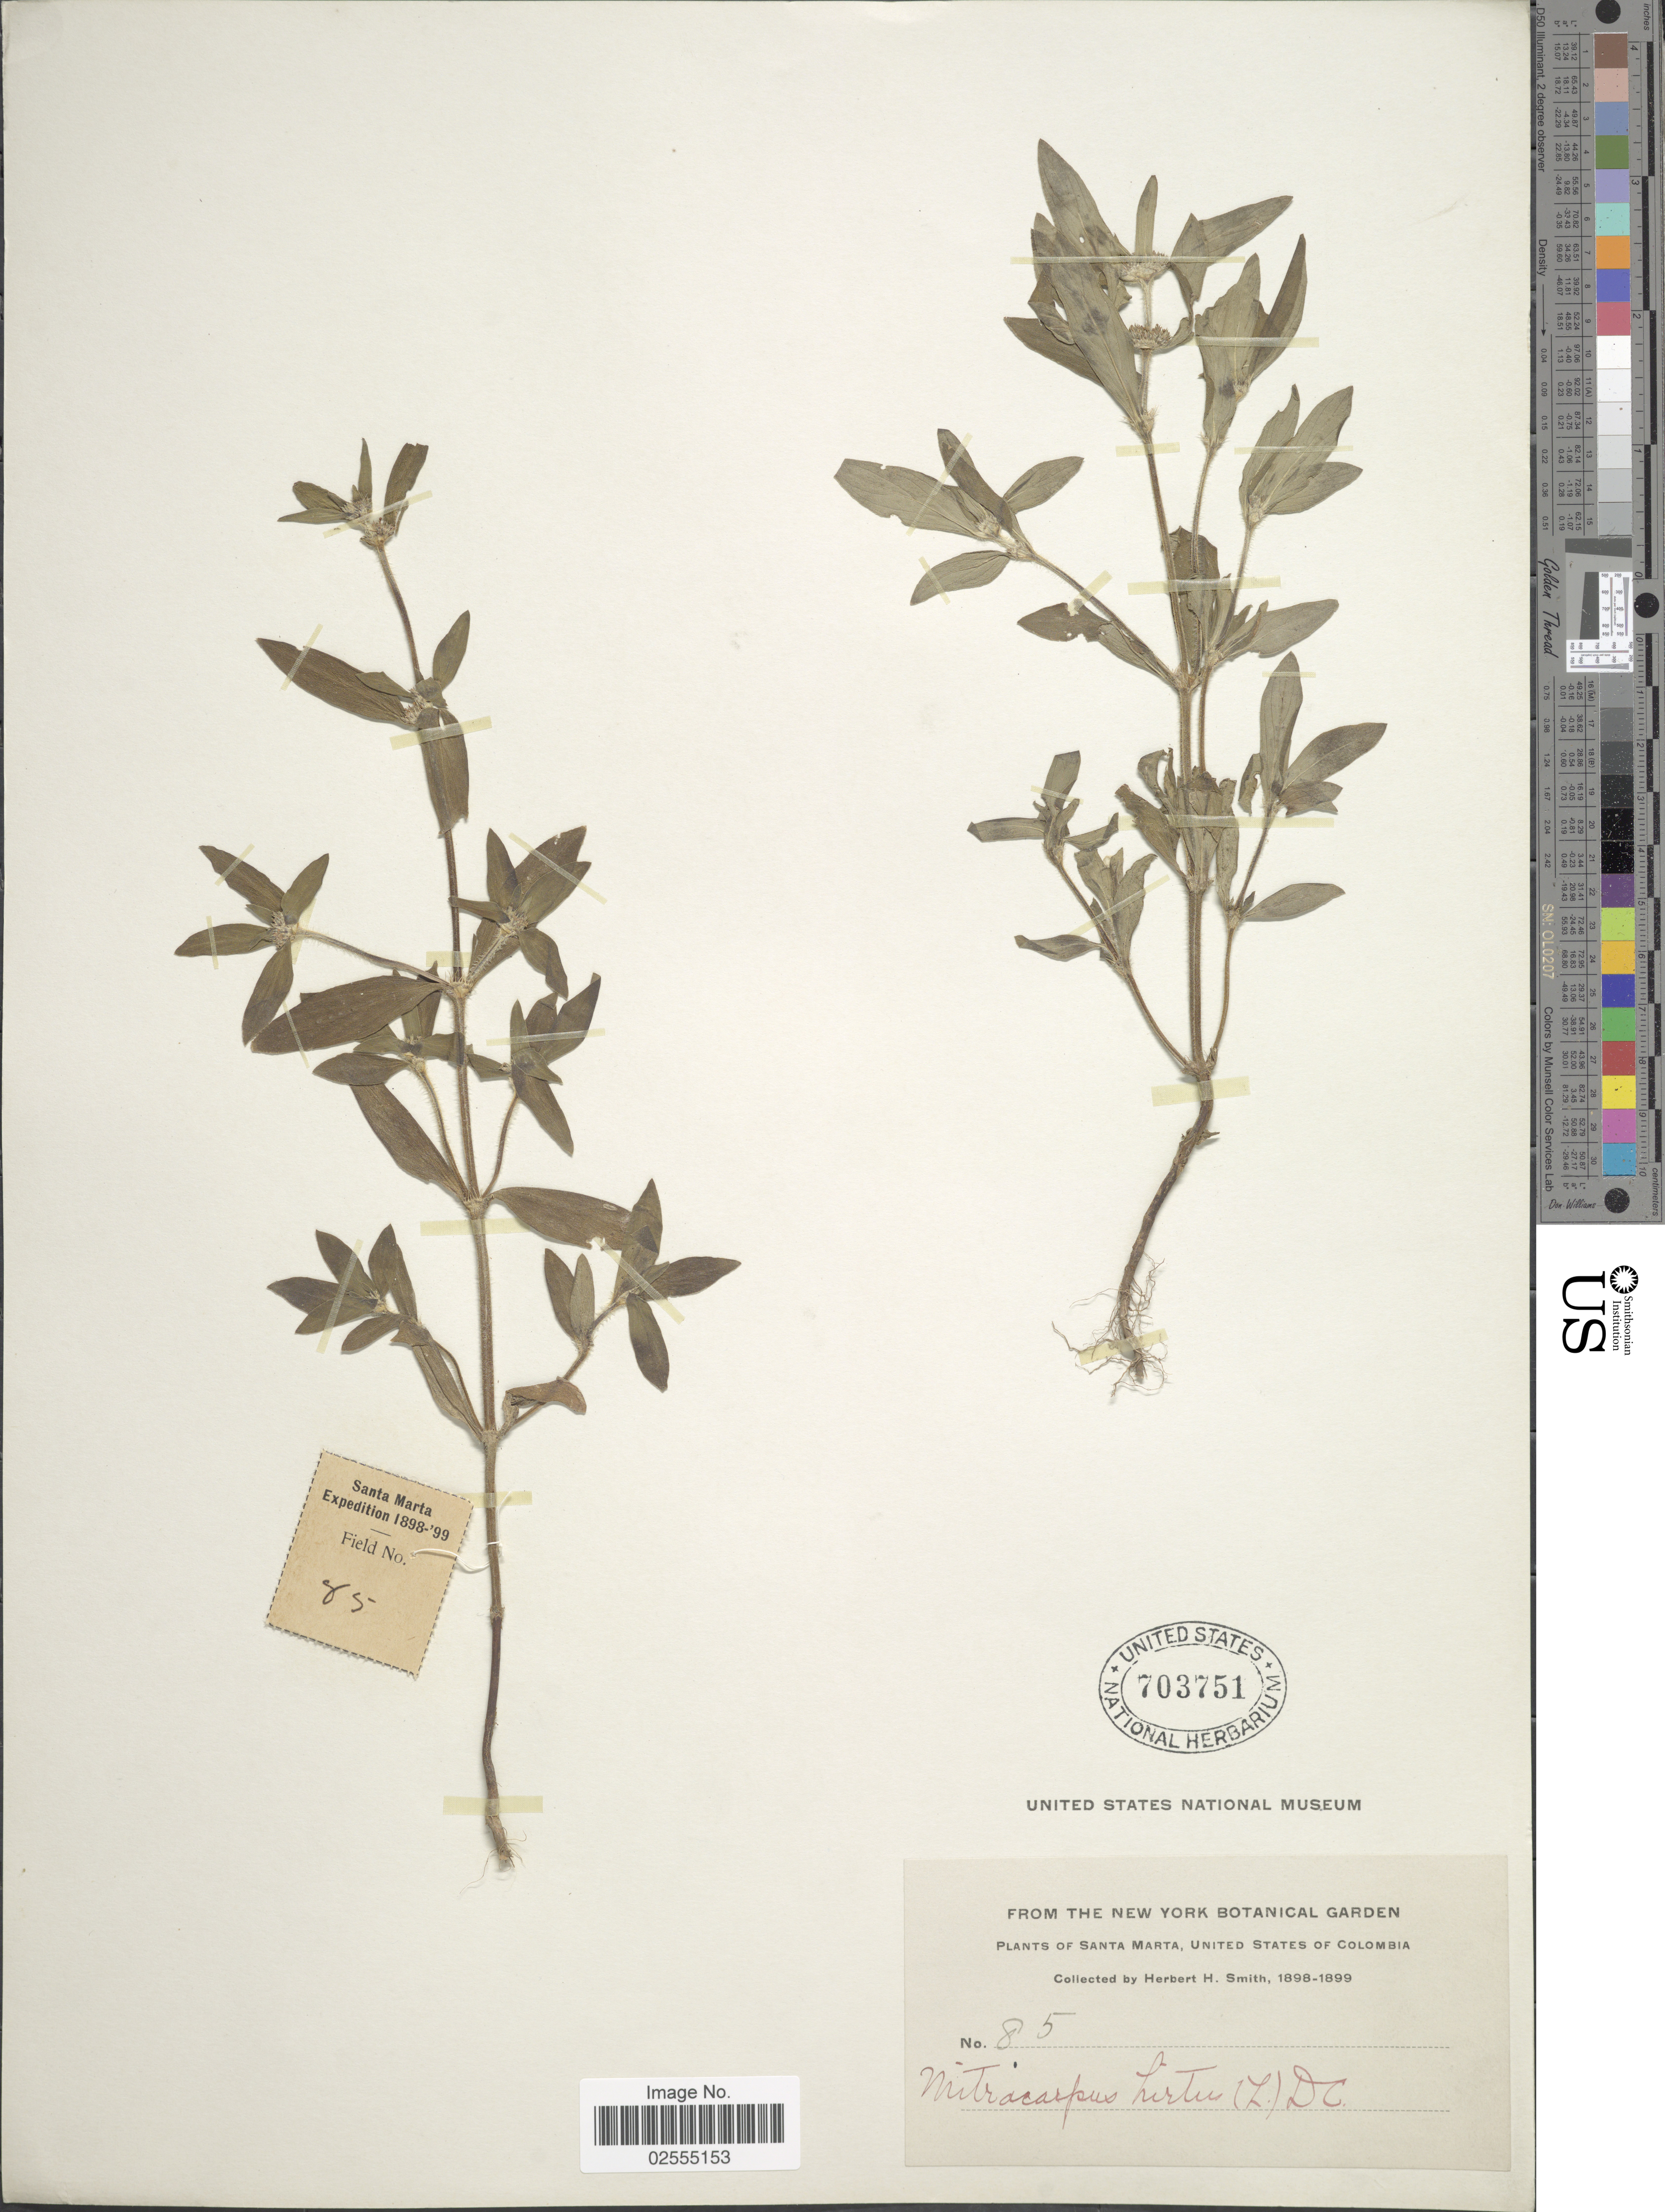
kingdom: Plantae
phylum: Tracheophyta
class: Magnoliopsida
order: Gentianales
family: Rubiaceae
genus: Mitracarpus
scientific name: Mitracarpus hirtus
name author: (L.) DC.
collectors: Herbert H. Smith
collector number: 85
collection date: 1898/1899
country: Colombia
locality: Santa Marta, United State of Colombia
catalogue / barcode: US 703751